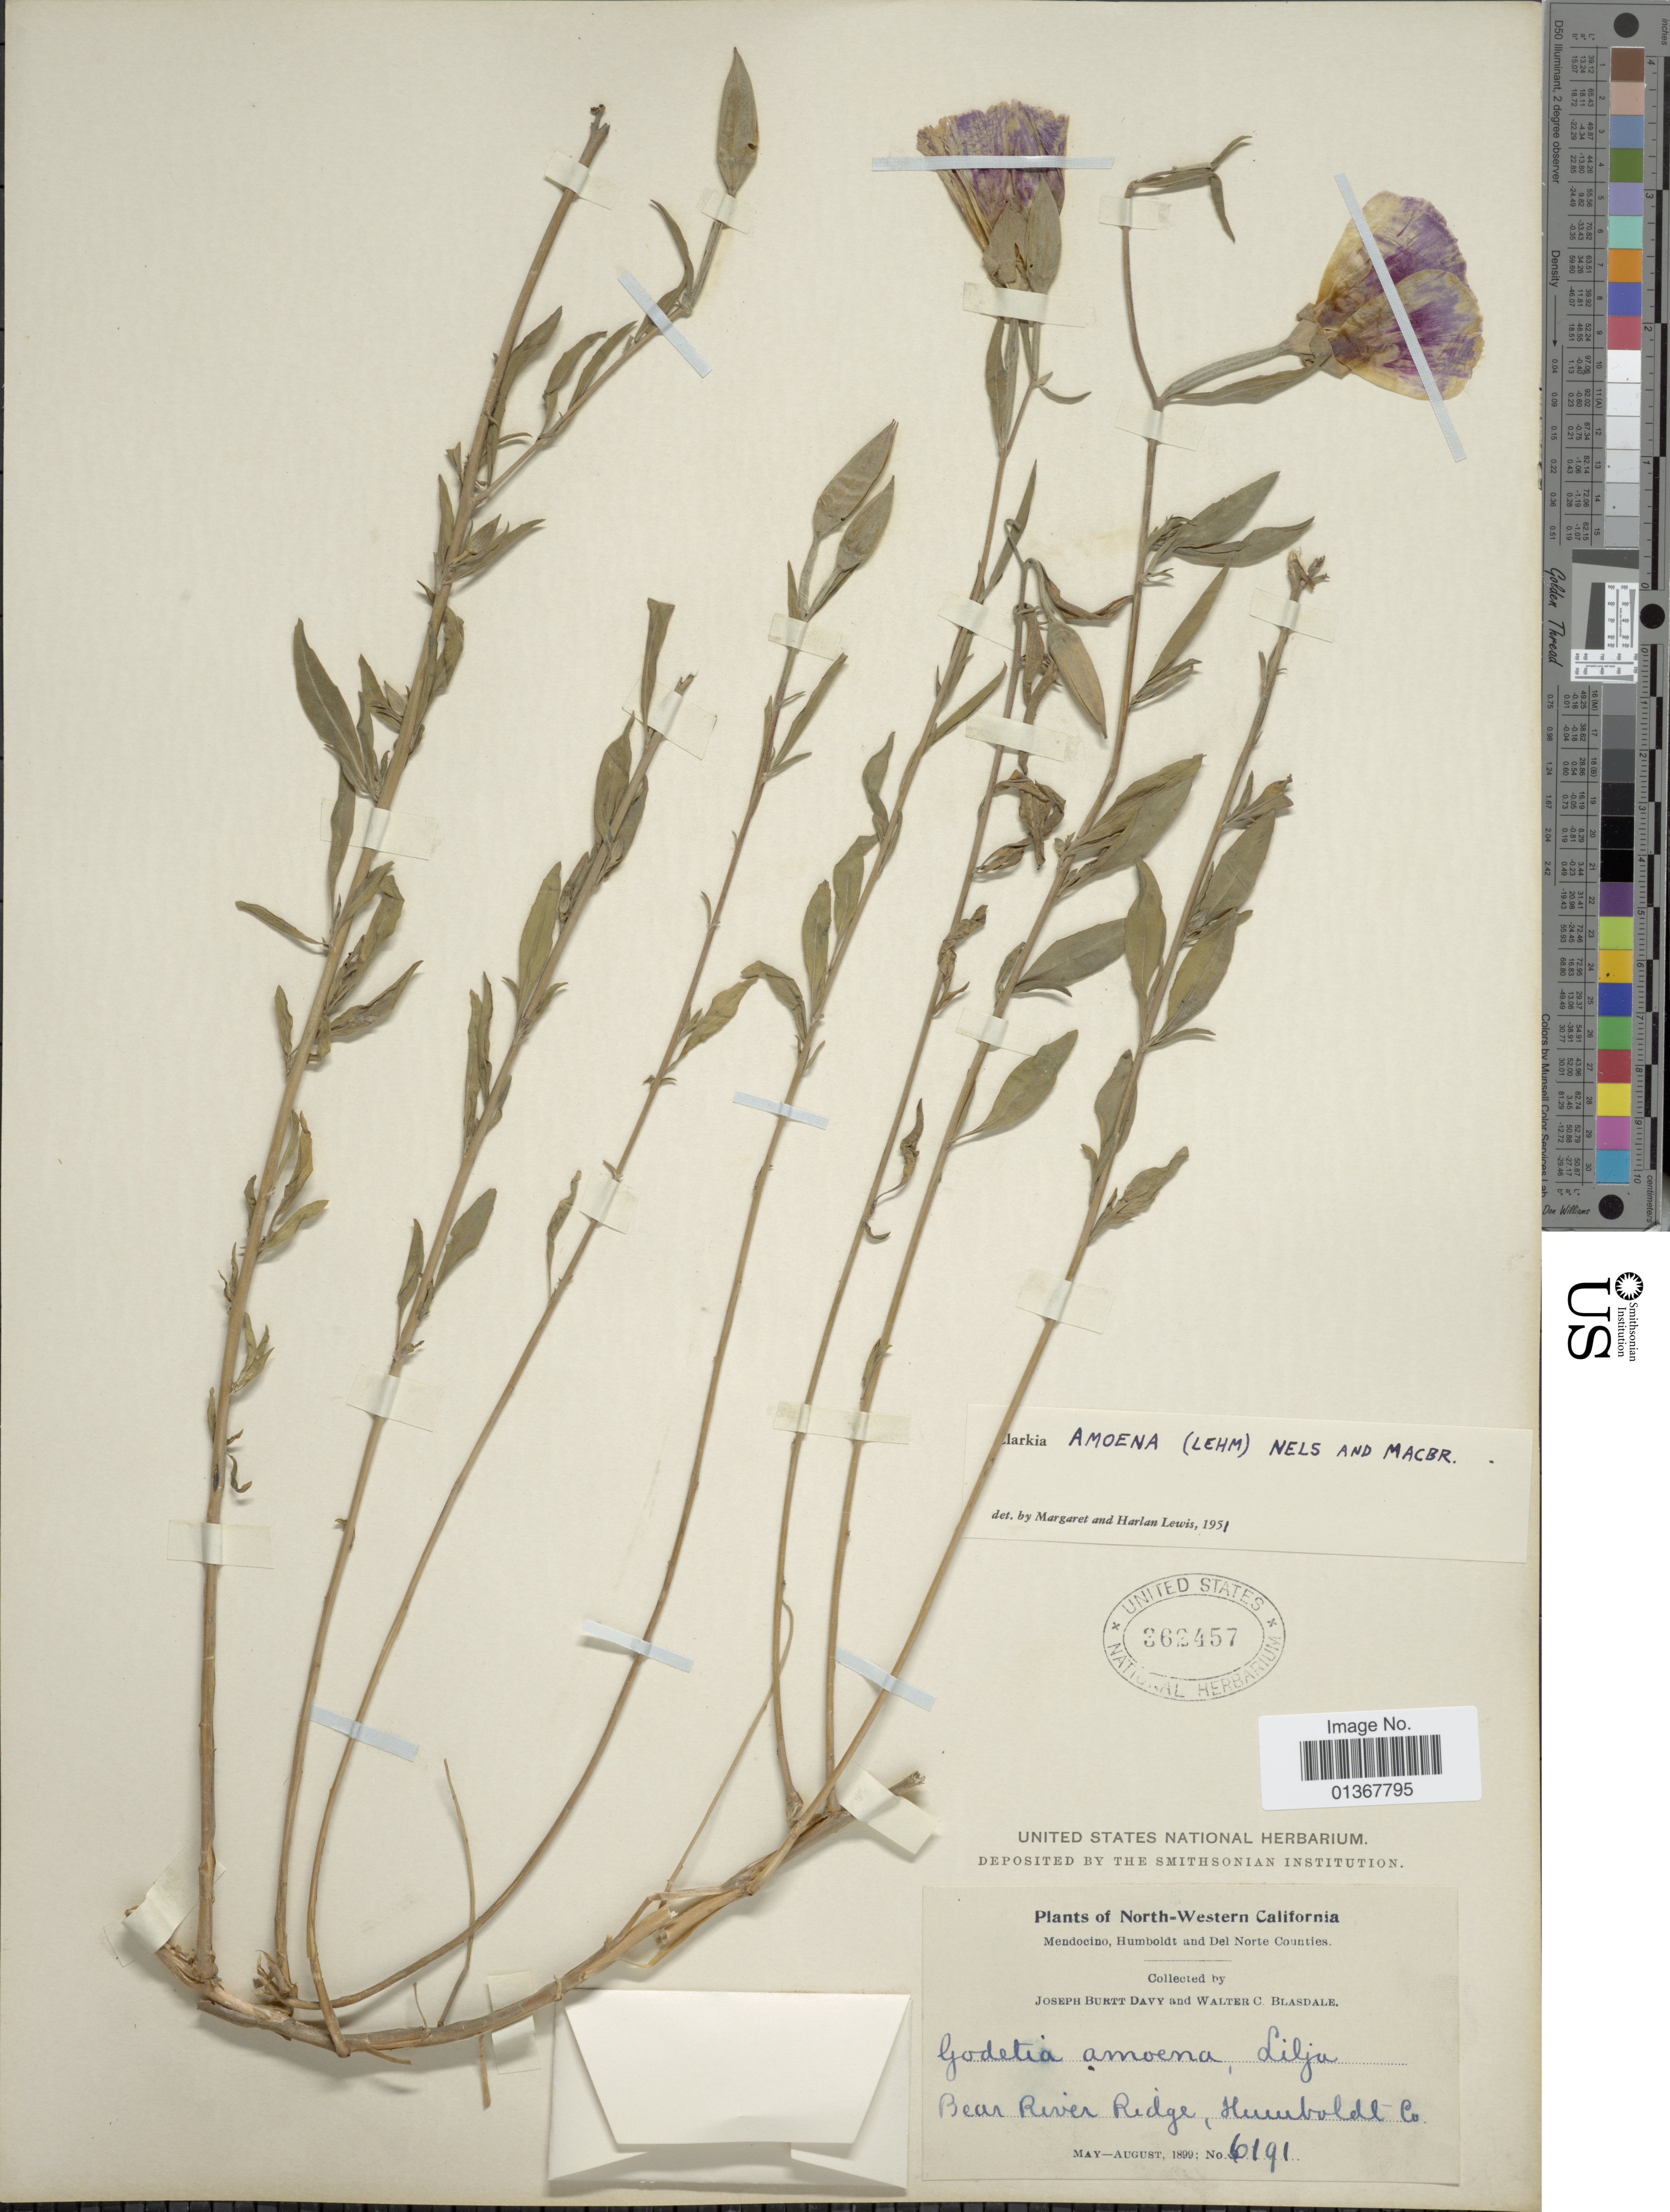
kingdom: Plantae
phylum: Tracheophyta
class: Magnoliopsida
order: Myrtales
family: Onagraceae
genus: Clarkia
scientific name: Clarkia amoena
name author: (Lehm.) A. Nelson & J.F. Macbr.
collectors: J. Burtt Davy & W. Blasdale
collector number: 6191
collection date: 1899-05/1899-08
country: United States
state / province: California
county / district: Humboldt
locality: North-Western California, Mendocino, Humboldt and Del Norte Counties. Bear River Ridge, Humboldt Co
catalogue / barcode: US 362457